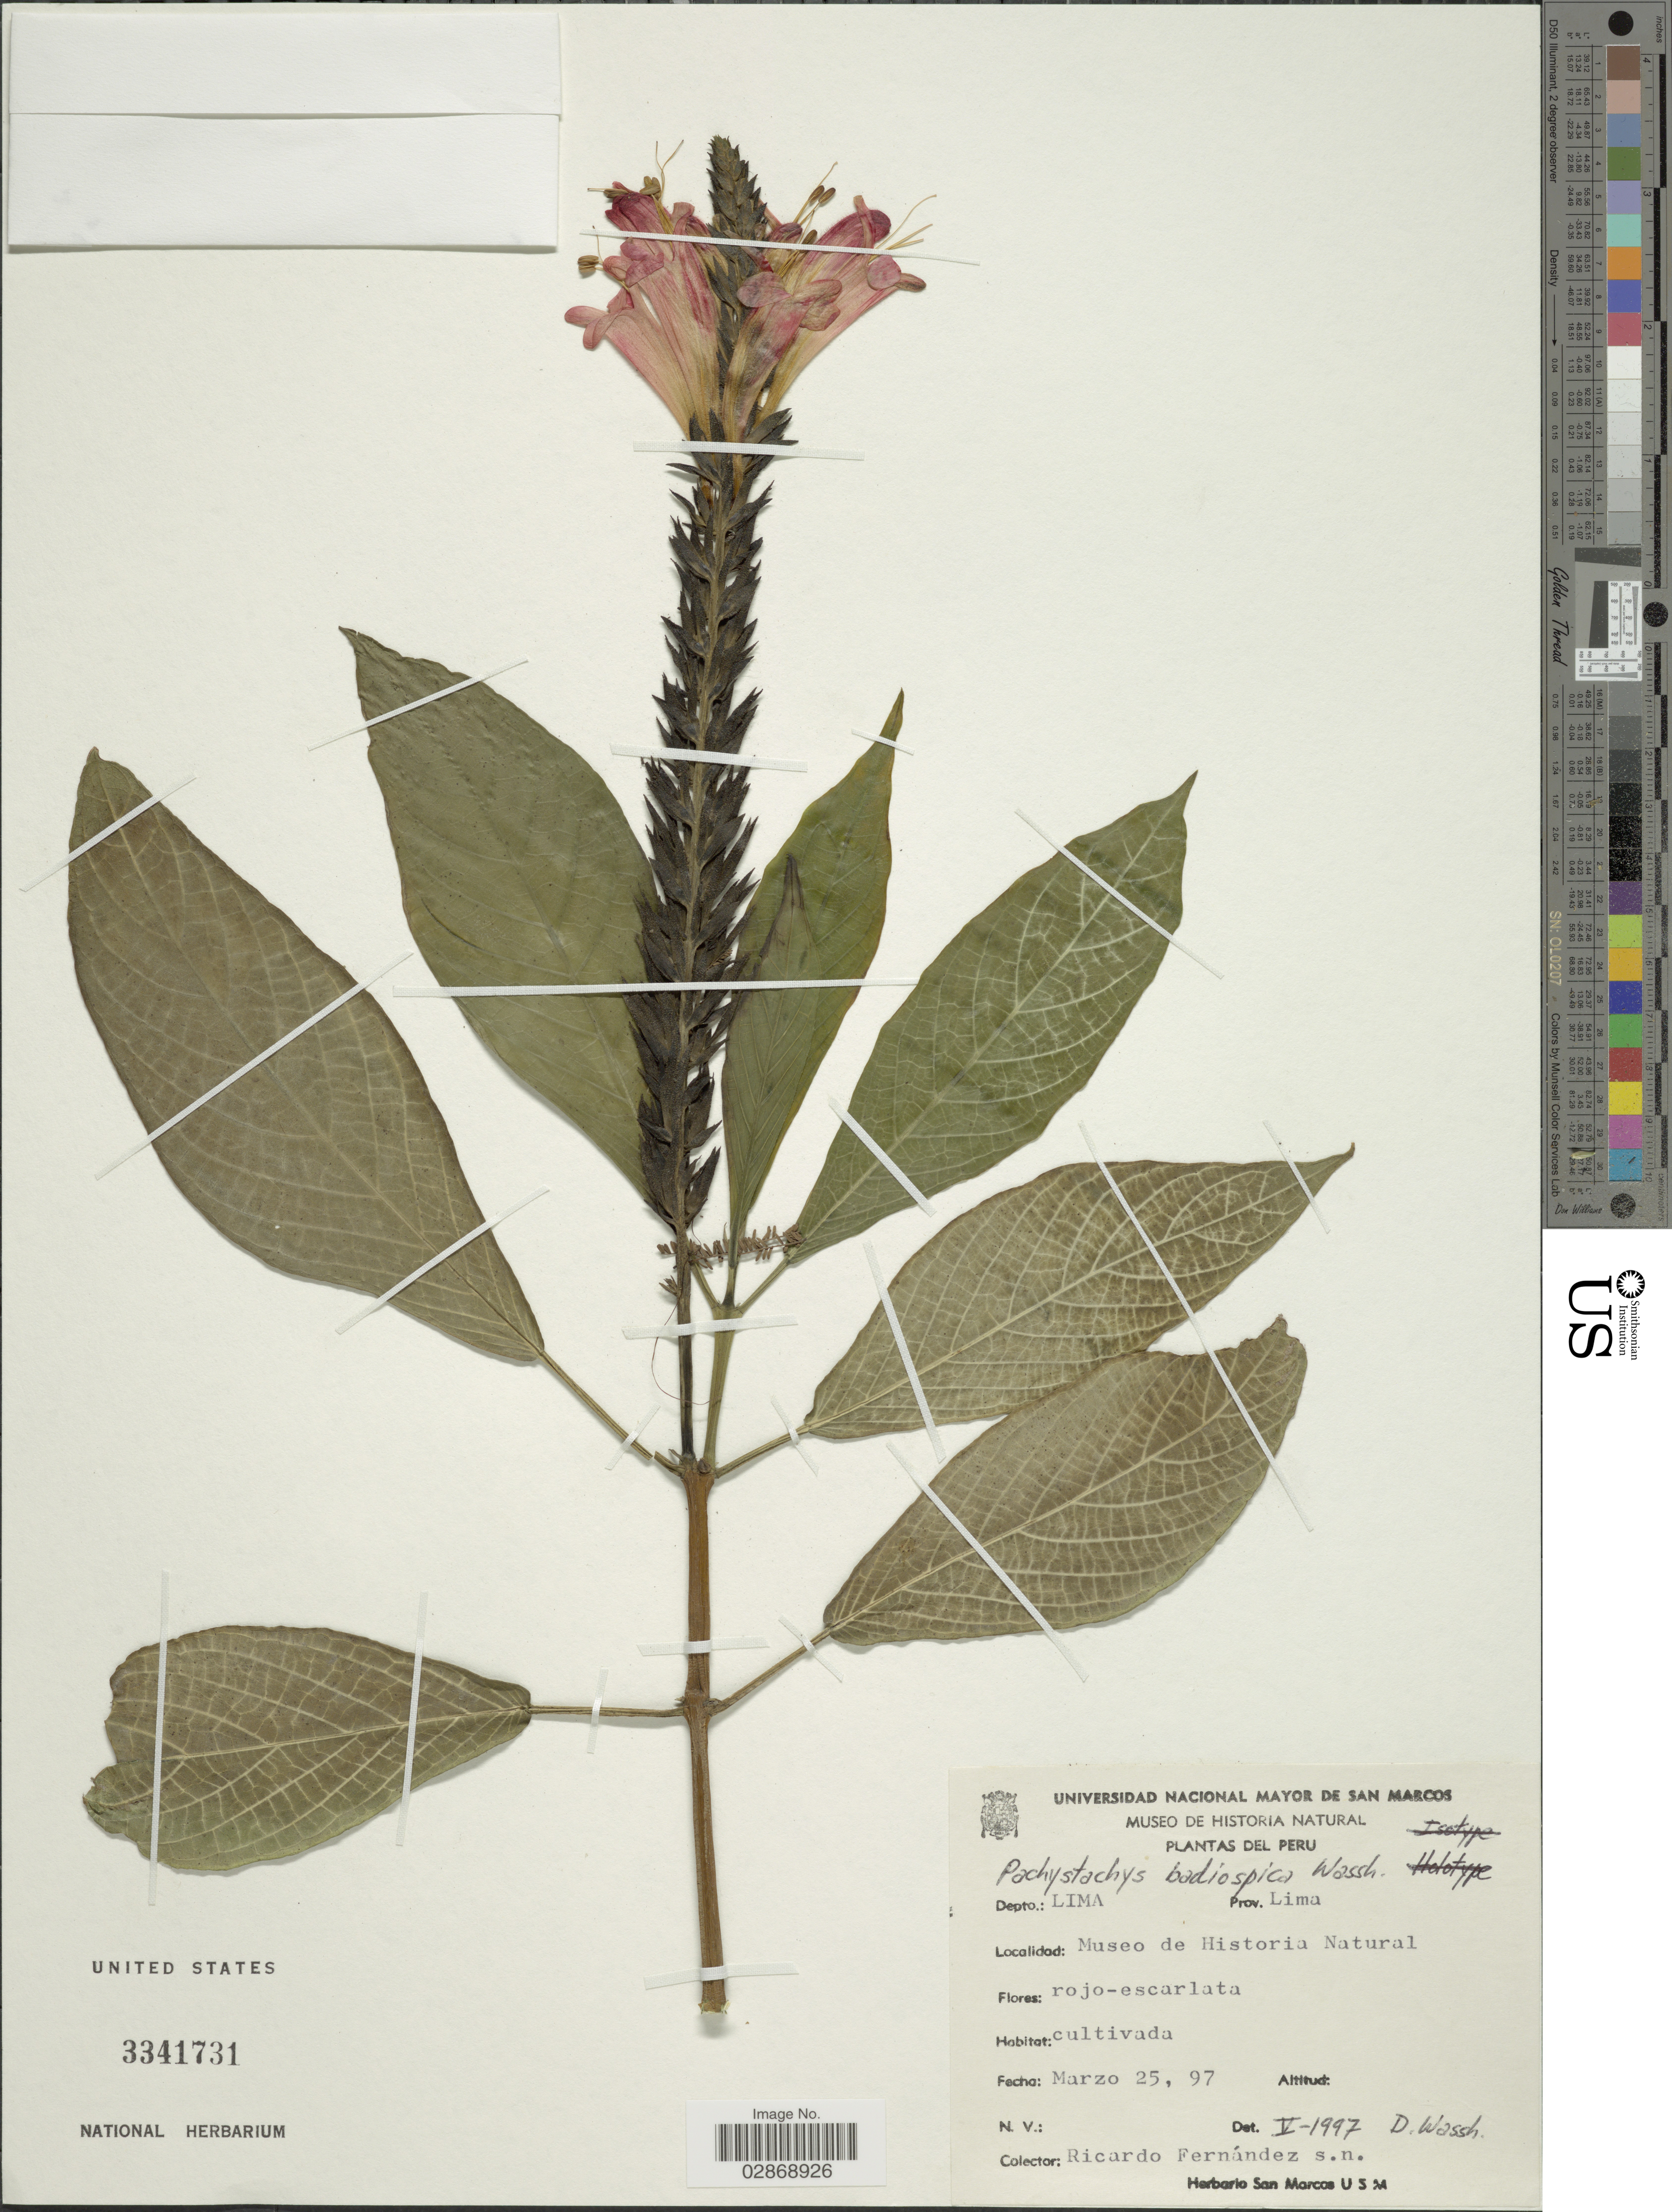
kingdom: Plantae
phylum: Tracheophyta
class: Magnoliopsida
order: Lamiales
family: Acanthaceae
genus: Pachystachys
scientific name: Pachystachys badiospica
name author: Wassh.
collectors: R. Fernández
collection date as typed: Transcribed d/m/y: 25/3/97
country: Peru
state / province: Lima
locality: Depto.: Lima. Museo de Historia Natural.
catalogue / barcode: US 3341731